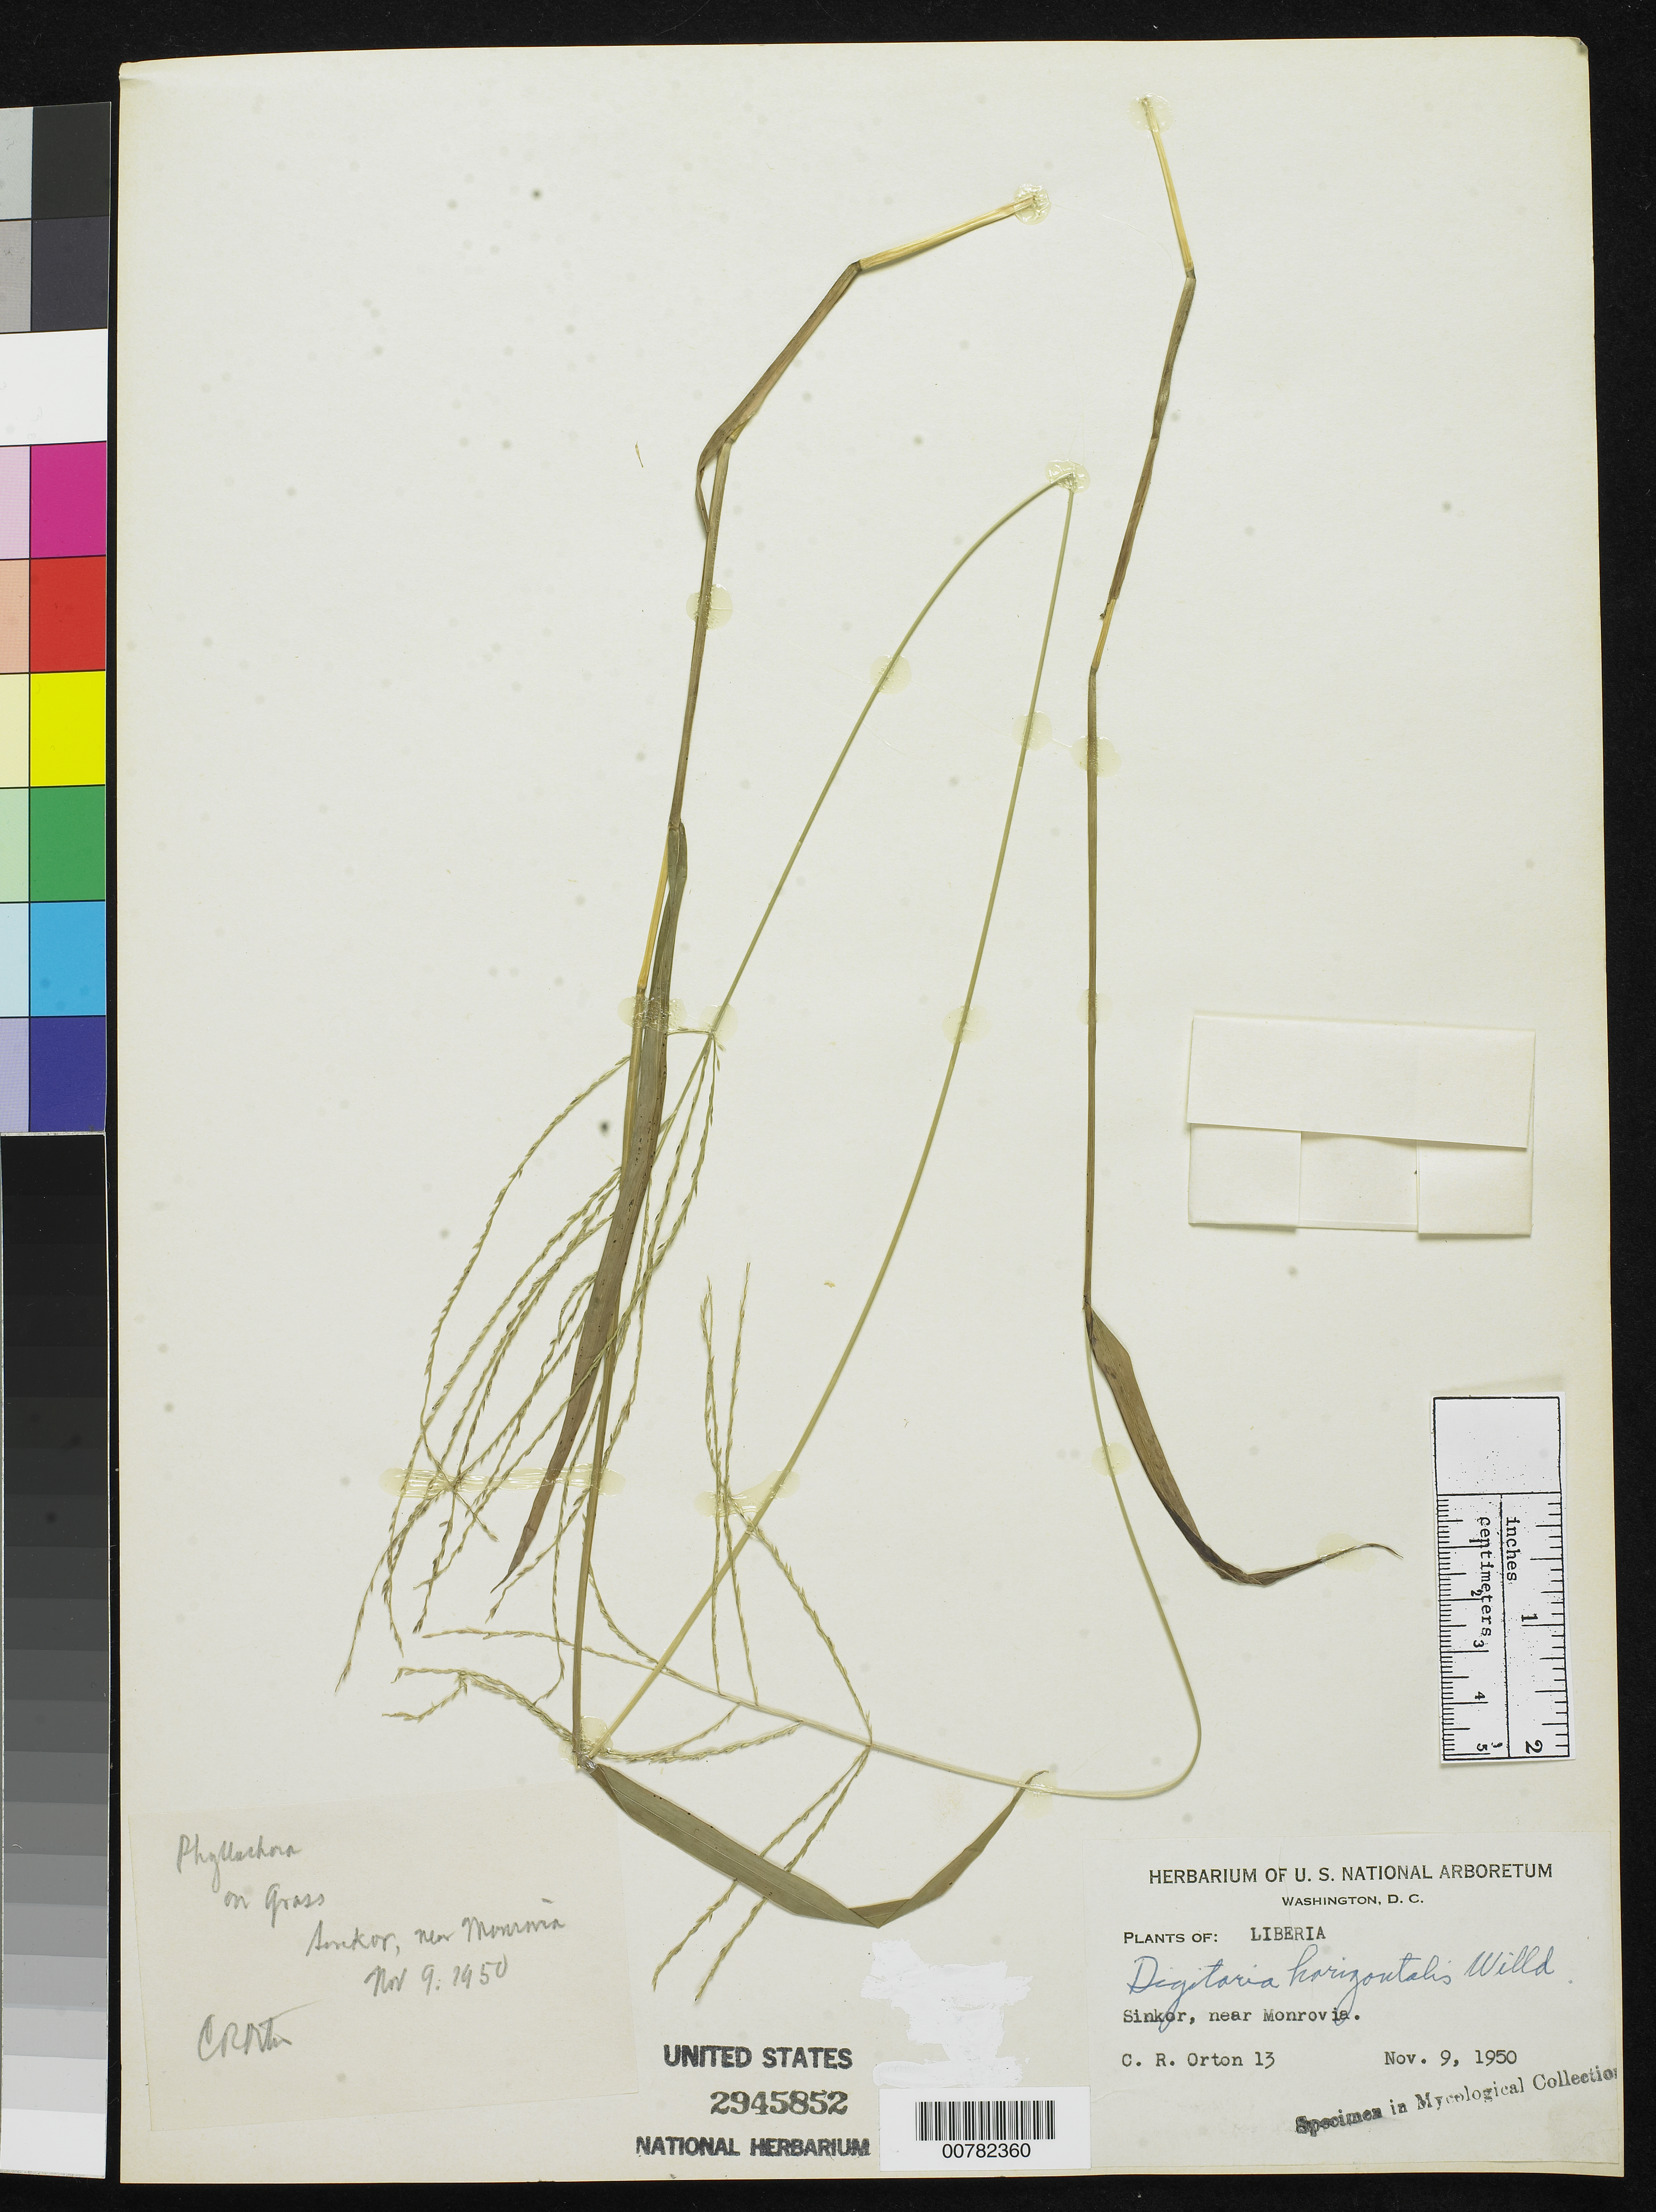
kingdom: Plantae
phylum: Tracheophyta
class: Liliopsida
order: Poales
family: Poaceae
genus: Digitaria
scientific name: Digitaria horizontalis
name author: Willd.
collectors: C. Orton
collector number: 13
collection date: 1950-11-09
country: Liberia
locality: Sinkor, near Monrovia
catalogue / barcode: US 2945852